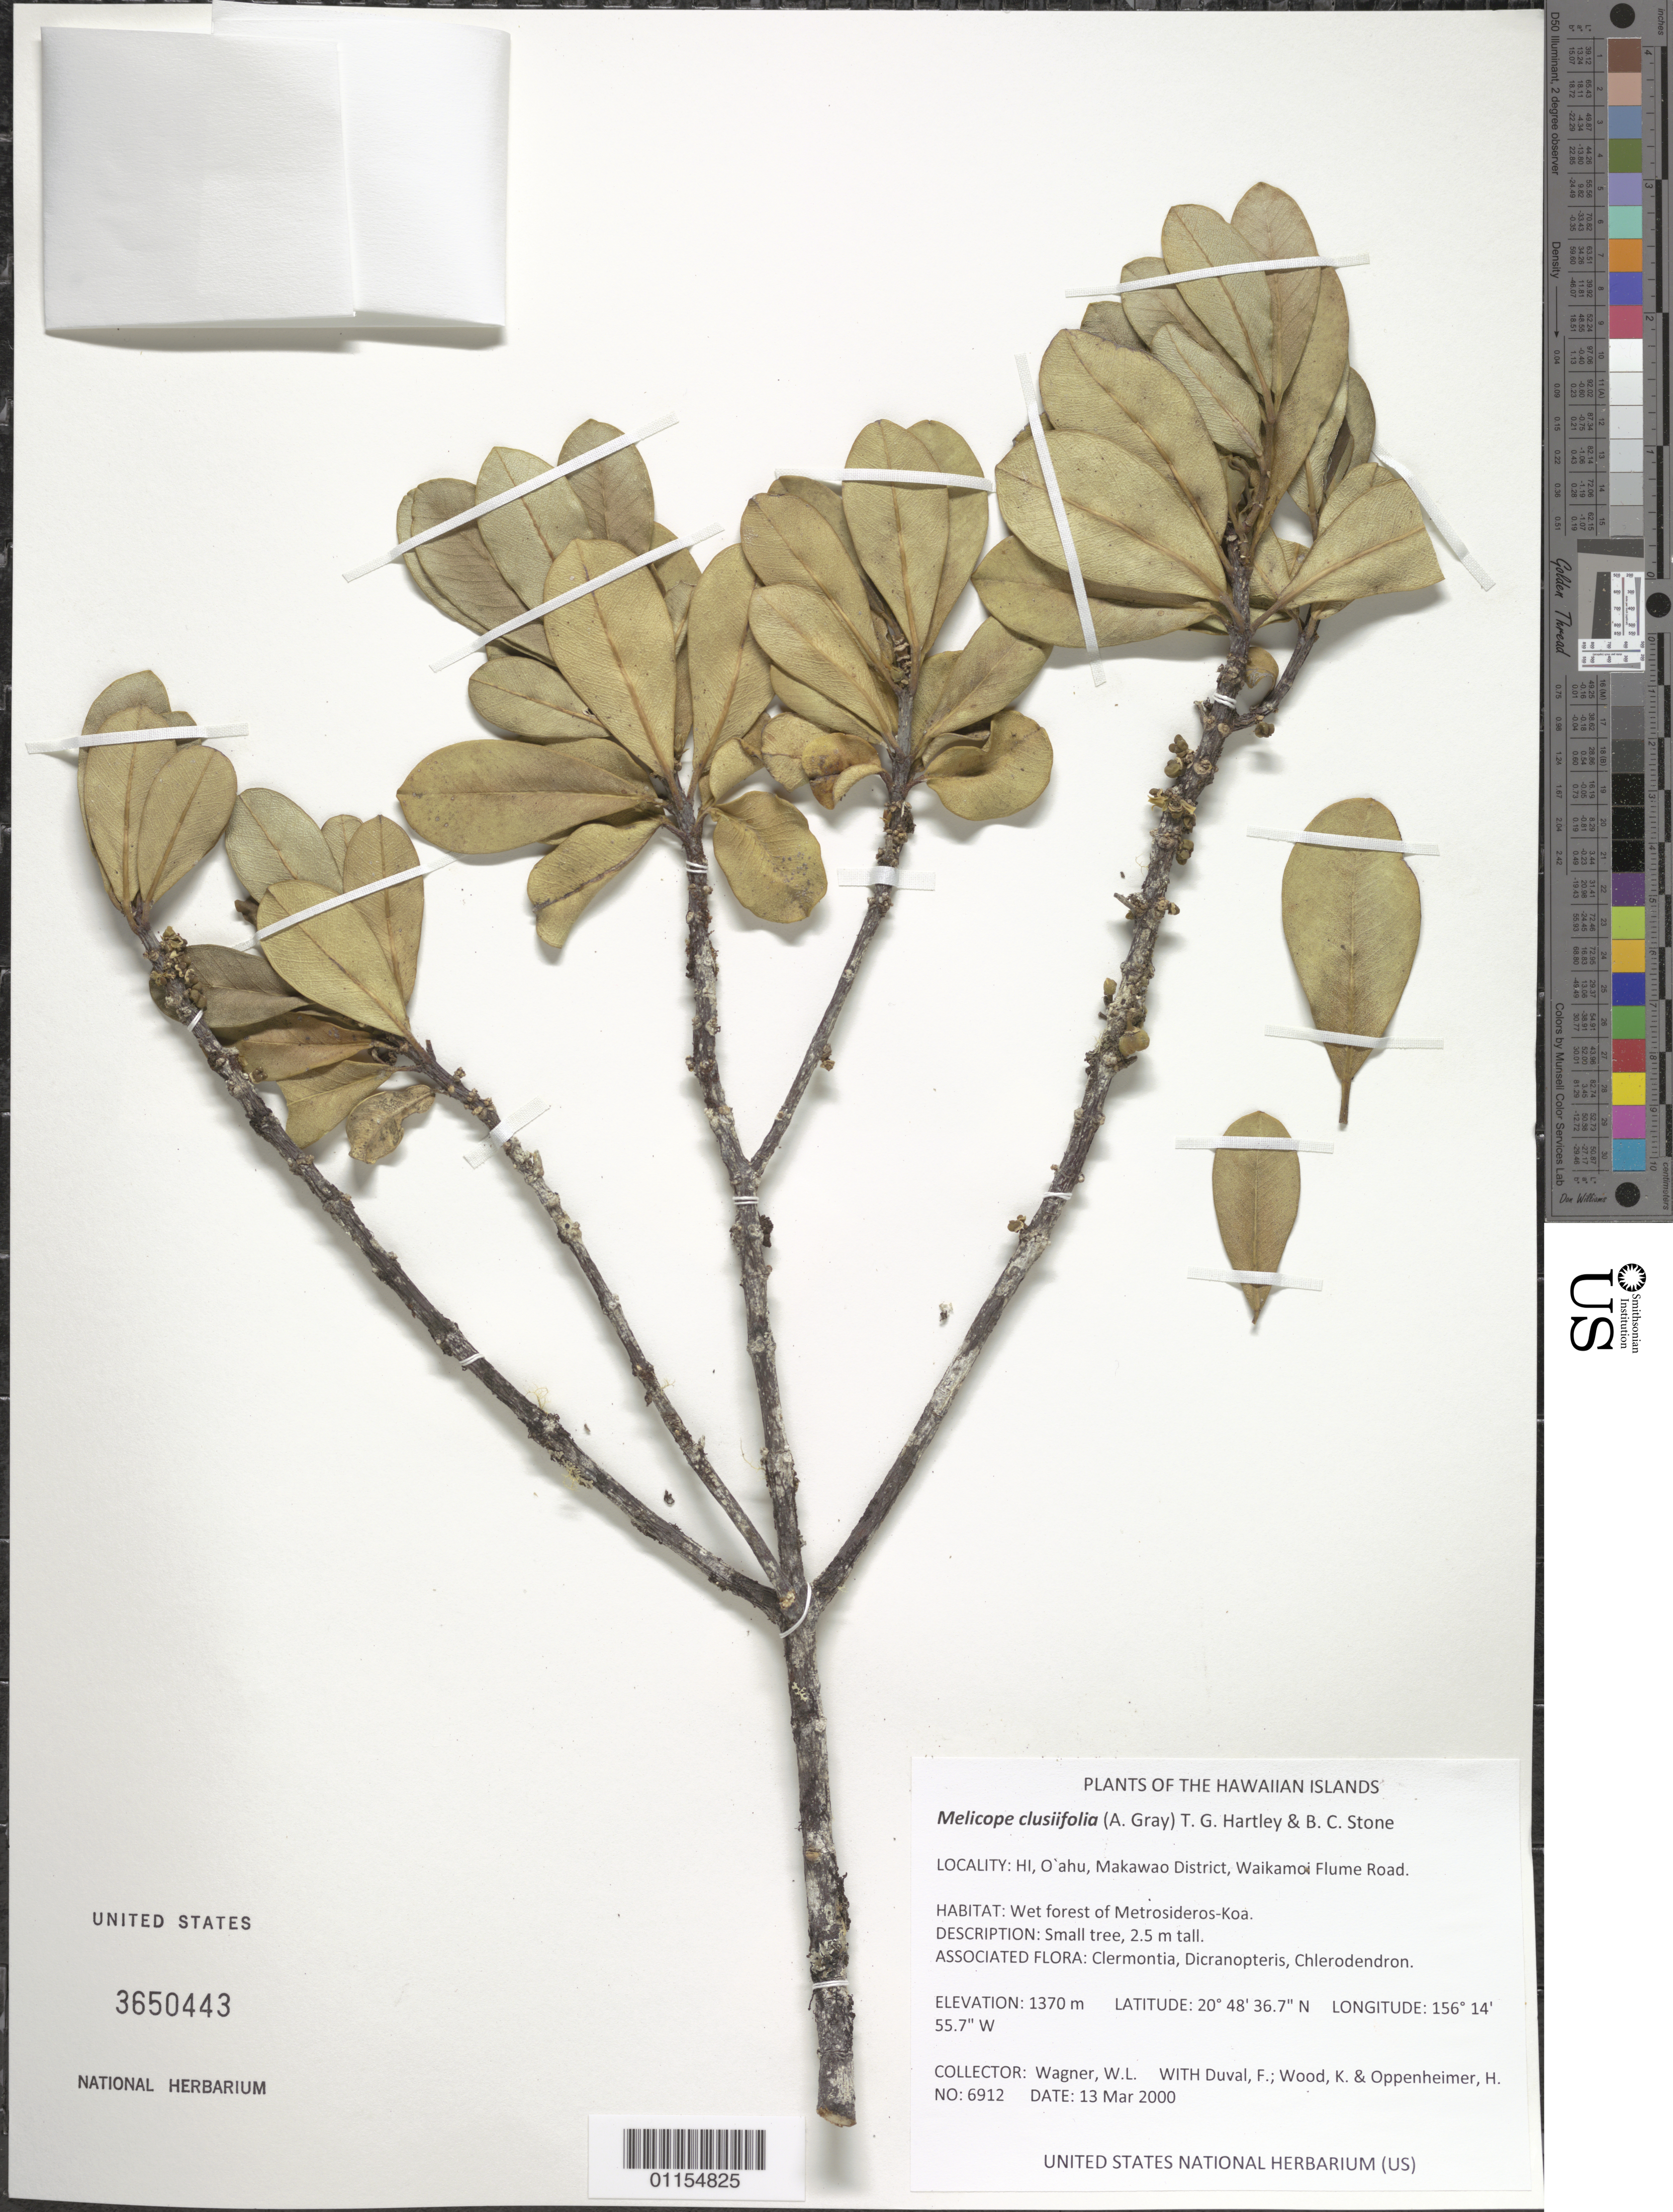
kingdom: Plantae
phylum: Tracheophyta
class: Magnoliopsida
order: Sapindales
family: Rutaceae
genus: Melicope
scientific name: Melicope clusiifolia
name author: (A. Gray) T.G. Hartley & B.C. Stone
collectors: W. L. Wagner, F. Duval, K. R. Wood & H. Oppenheimer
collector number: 6912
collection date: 2000-03-13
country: United States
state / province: Hawaii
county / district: Honolulu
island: Oahu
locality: Makawao District, Waikamoi Flume Road.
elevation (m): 1371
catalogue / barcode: US 3650443